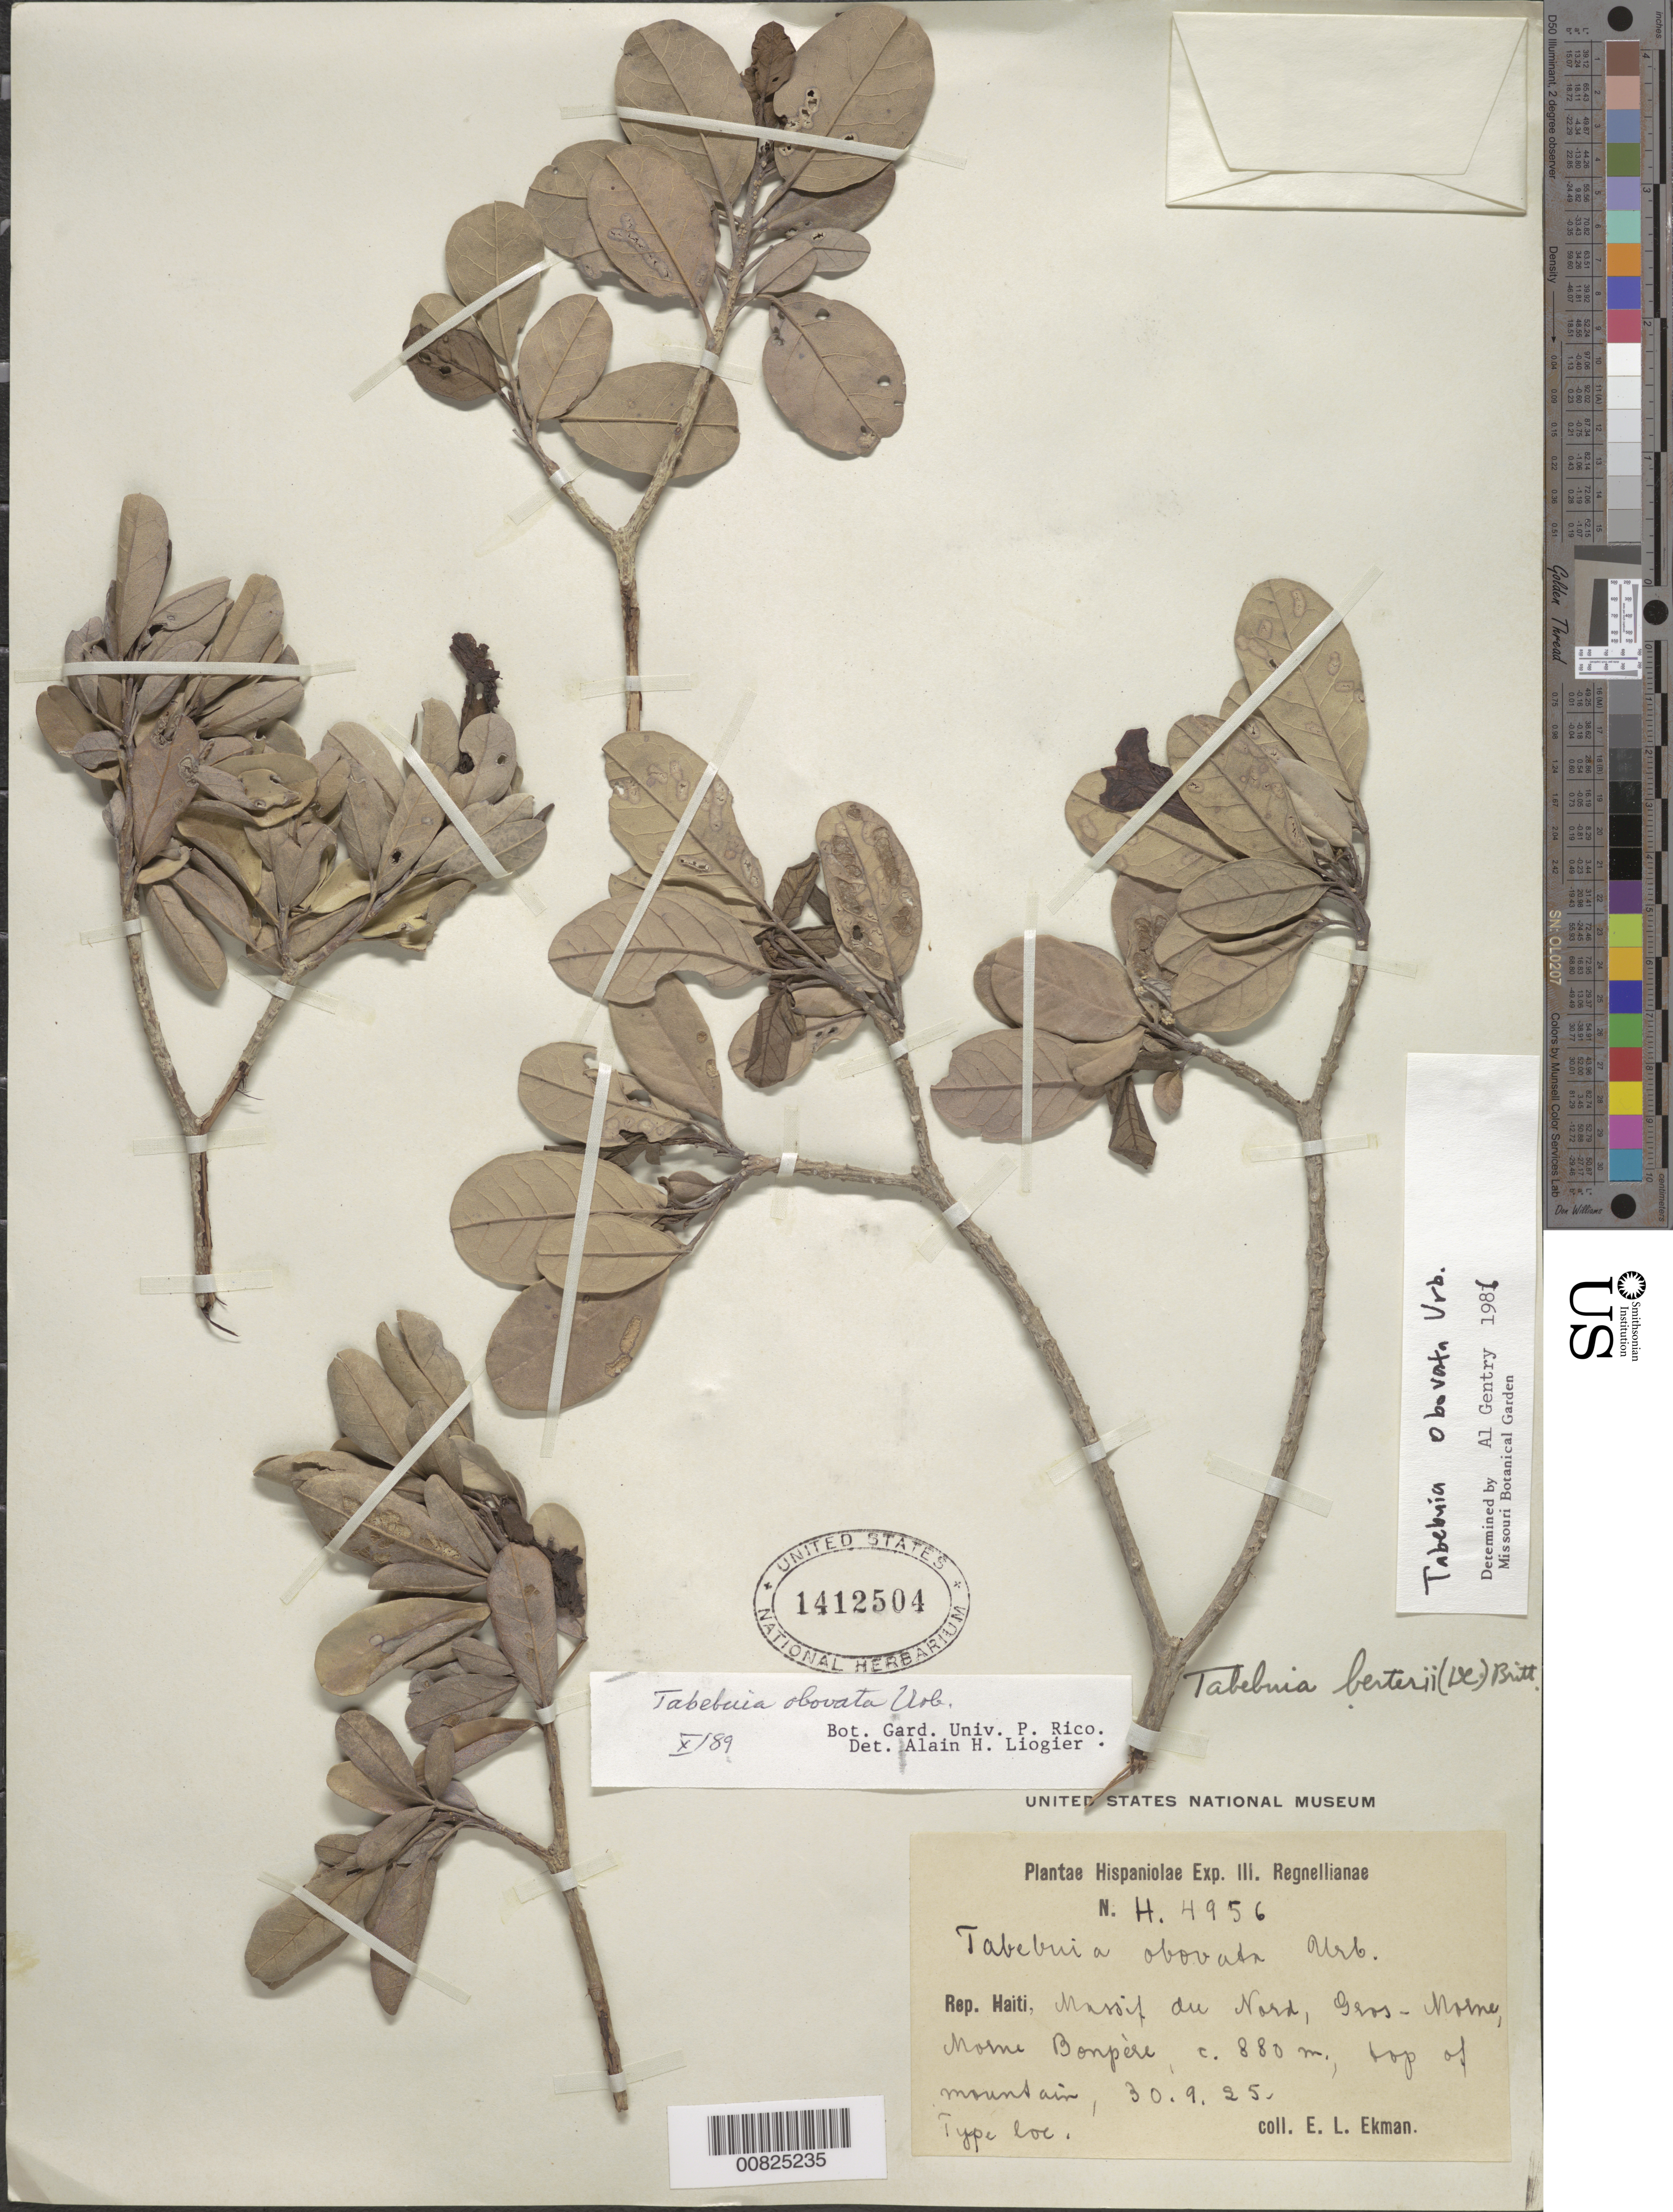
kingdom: Plantae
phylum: Tracheophyta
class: Magnoliopsida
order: Lamiales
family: Bignoniaceae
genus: Tabebuia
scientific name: Tabebuia obovata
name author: Urb.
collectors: E. L. Ekman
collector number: H 4956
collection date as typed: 30 Sep 1925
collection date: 1925-09-30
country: Haiti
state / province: Artibonite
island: Hispaniola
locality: Massif du Nord, Gros-Morne, Morne Bonpère, top of mountain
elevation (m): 880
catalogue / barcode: US 1412504